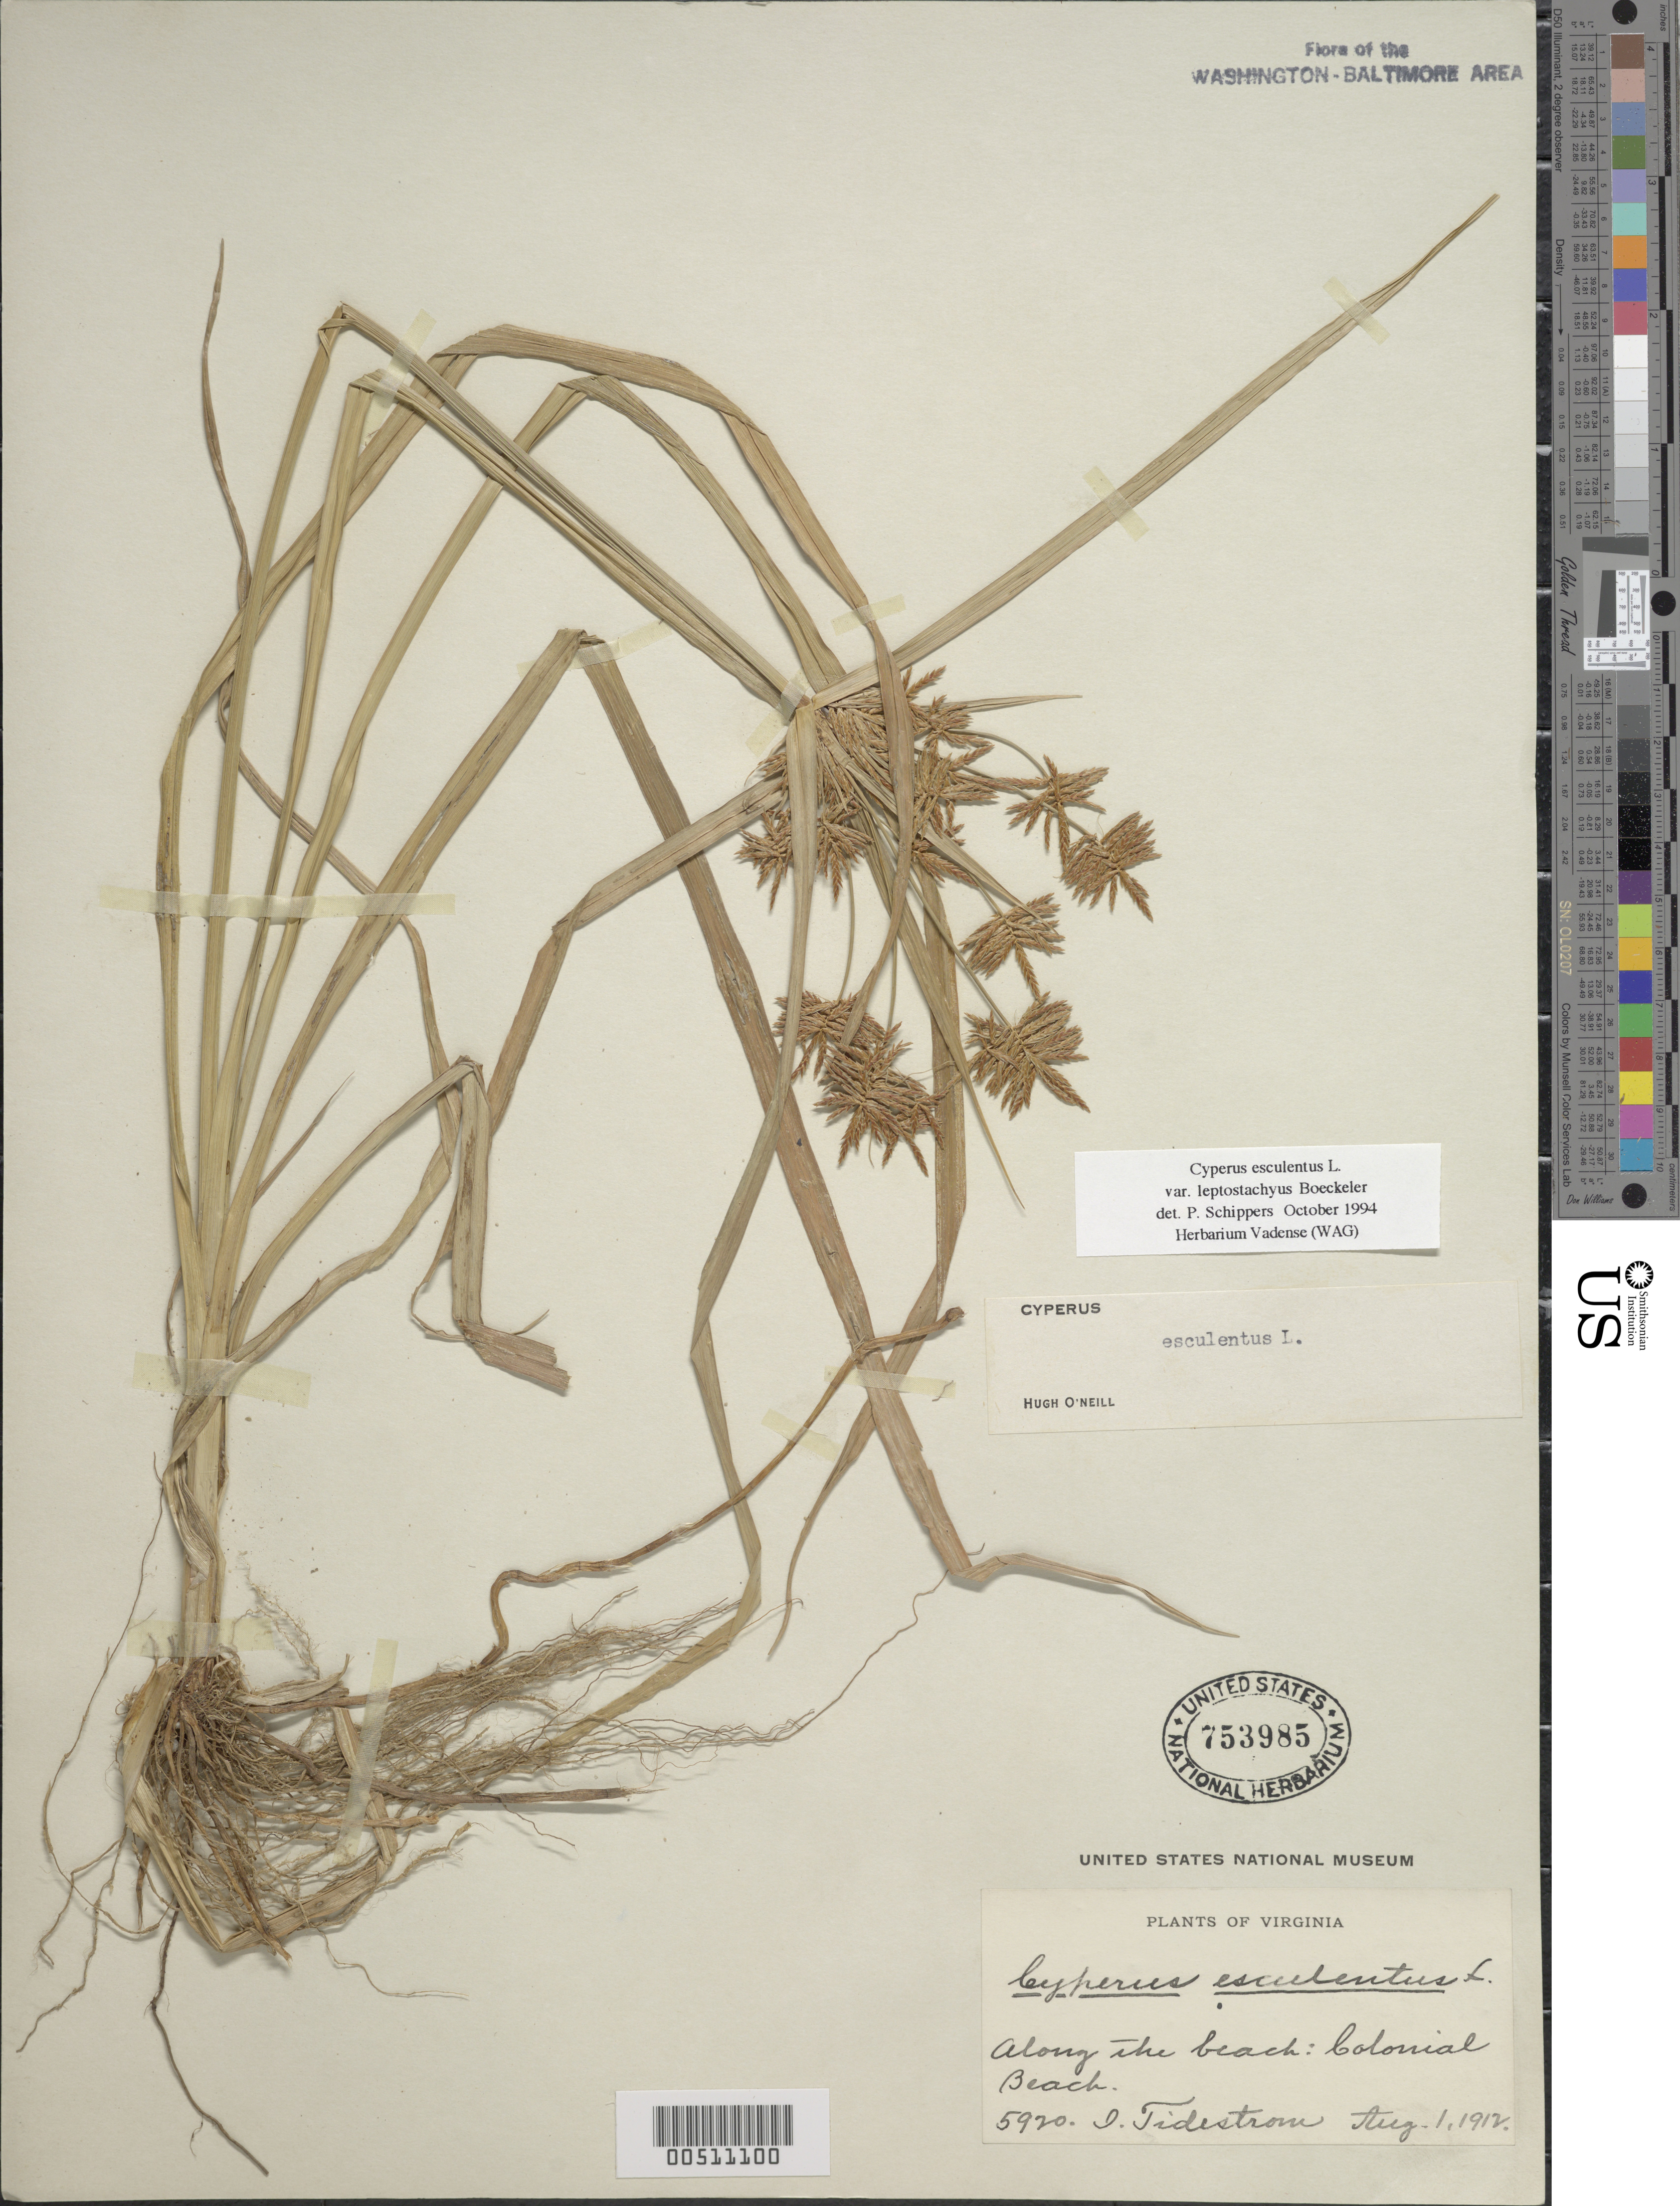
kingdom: Plantae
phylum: Tracheophyta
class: Liliopsida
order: Poales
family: Cyperaceae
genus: Cyperus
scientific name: Cyperus esculentus var. leptostachyus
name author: Boeckeler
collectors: I. F. Tidestrom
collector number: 5920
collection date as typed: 01 Aug 1912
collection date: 1912-08-01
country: United States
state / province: Virginia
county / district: Westmoreland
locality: Colonial Beach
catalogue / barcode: US 753985